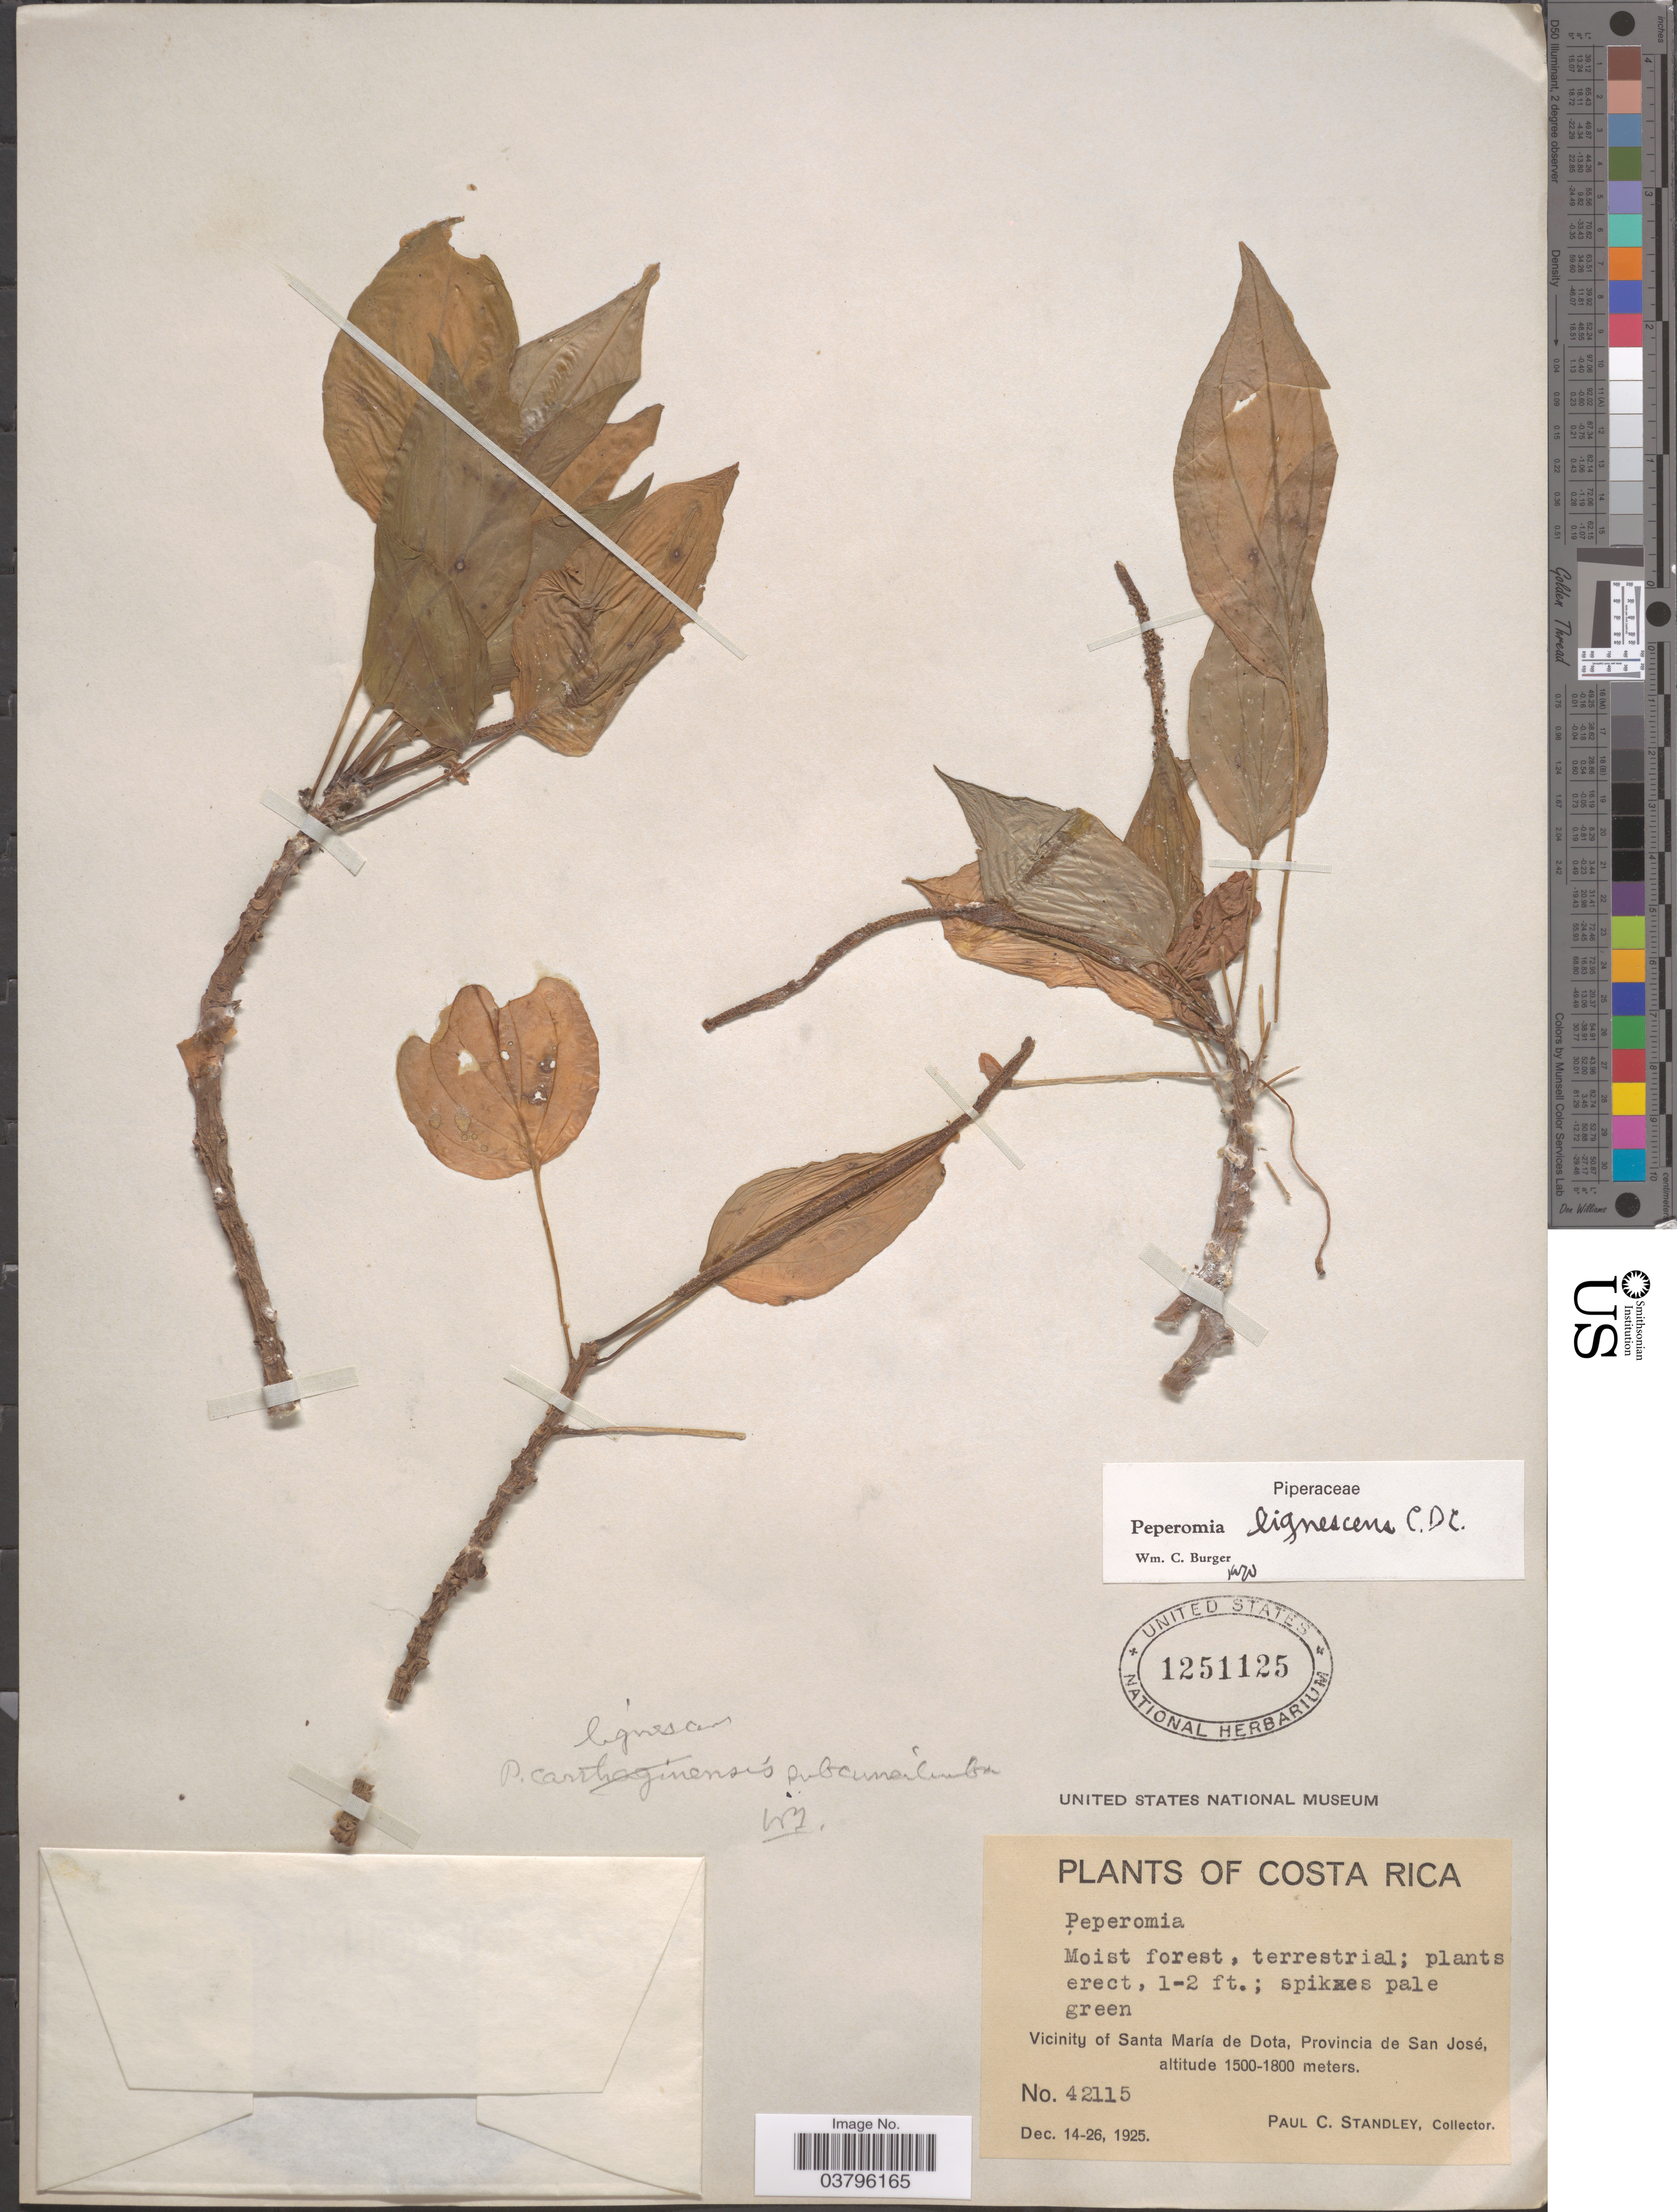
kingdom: Plantae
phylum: Tracheophyta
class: Magnoliopsida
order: Piperales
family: Piperaceae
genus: Peperomia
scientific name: Peperomia lignescens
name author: C. DC.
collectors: P. C. Standley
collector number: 42115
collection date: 1925-12-14/1925-12-26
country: Costa Rica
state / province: San José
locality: Vicinity of Santa María de Dota.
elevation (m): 1500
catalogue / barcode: US 1251125